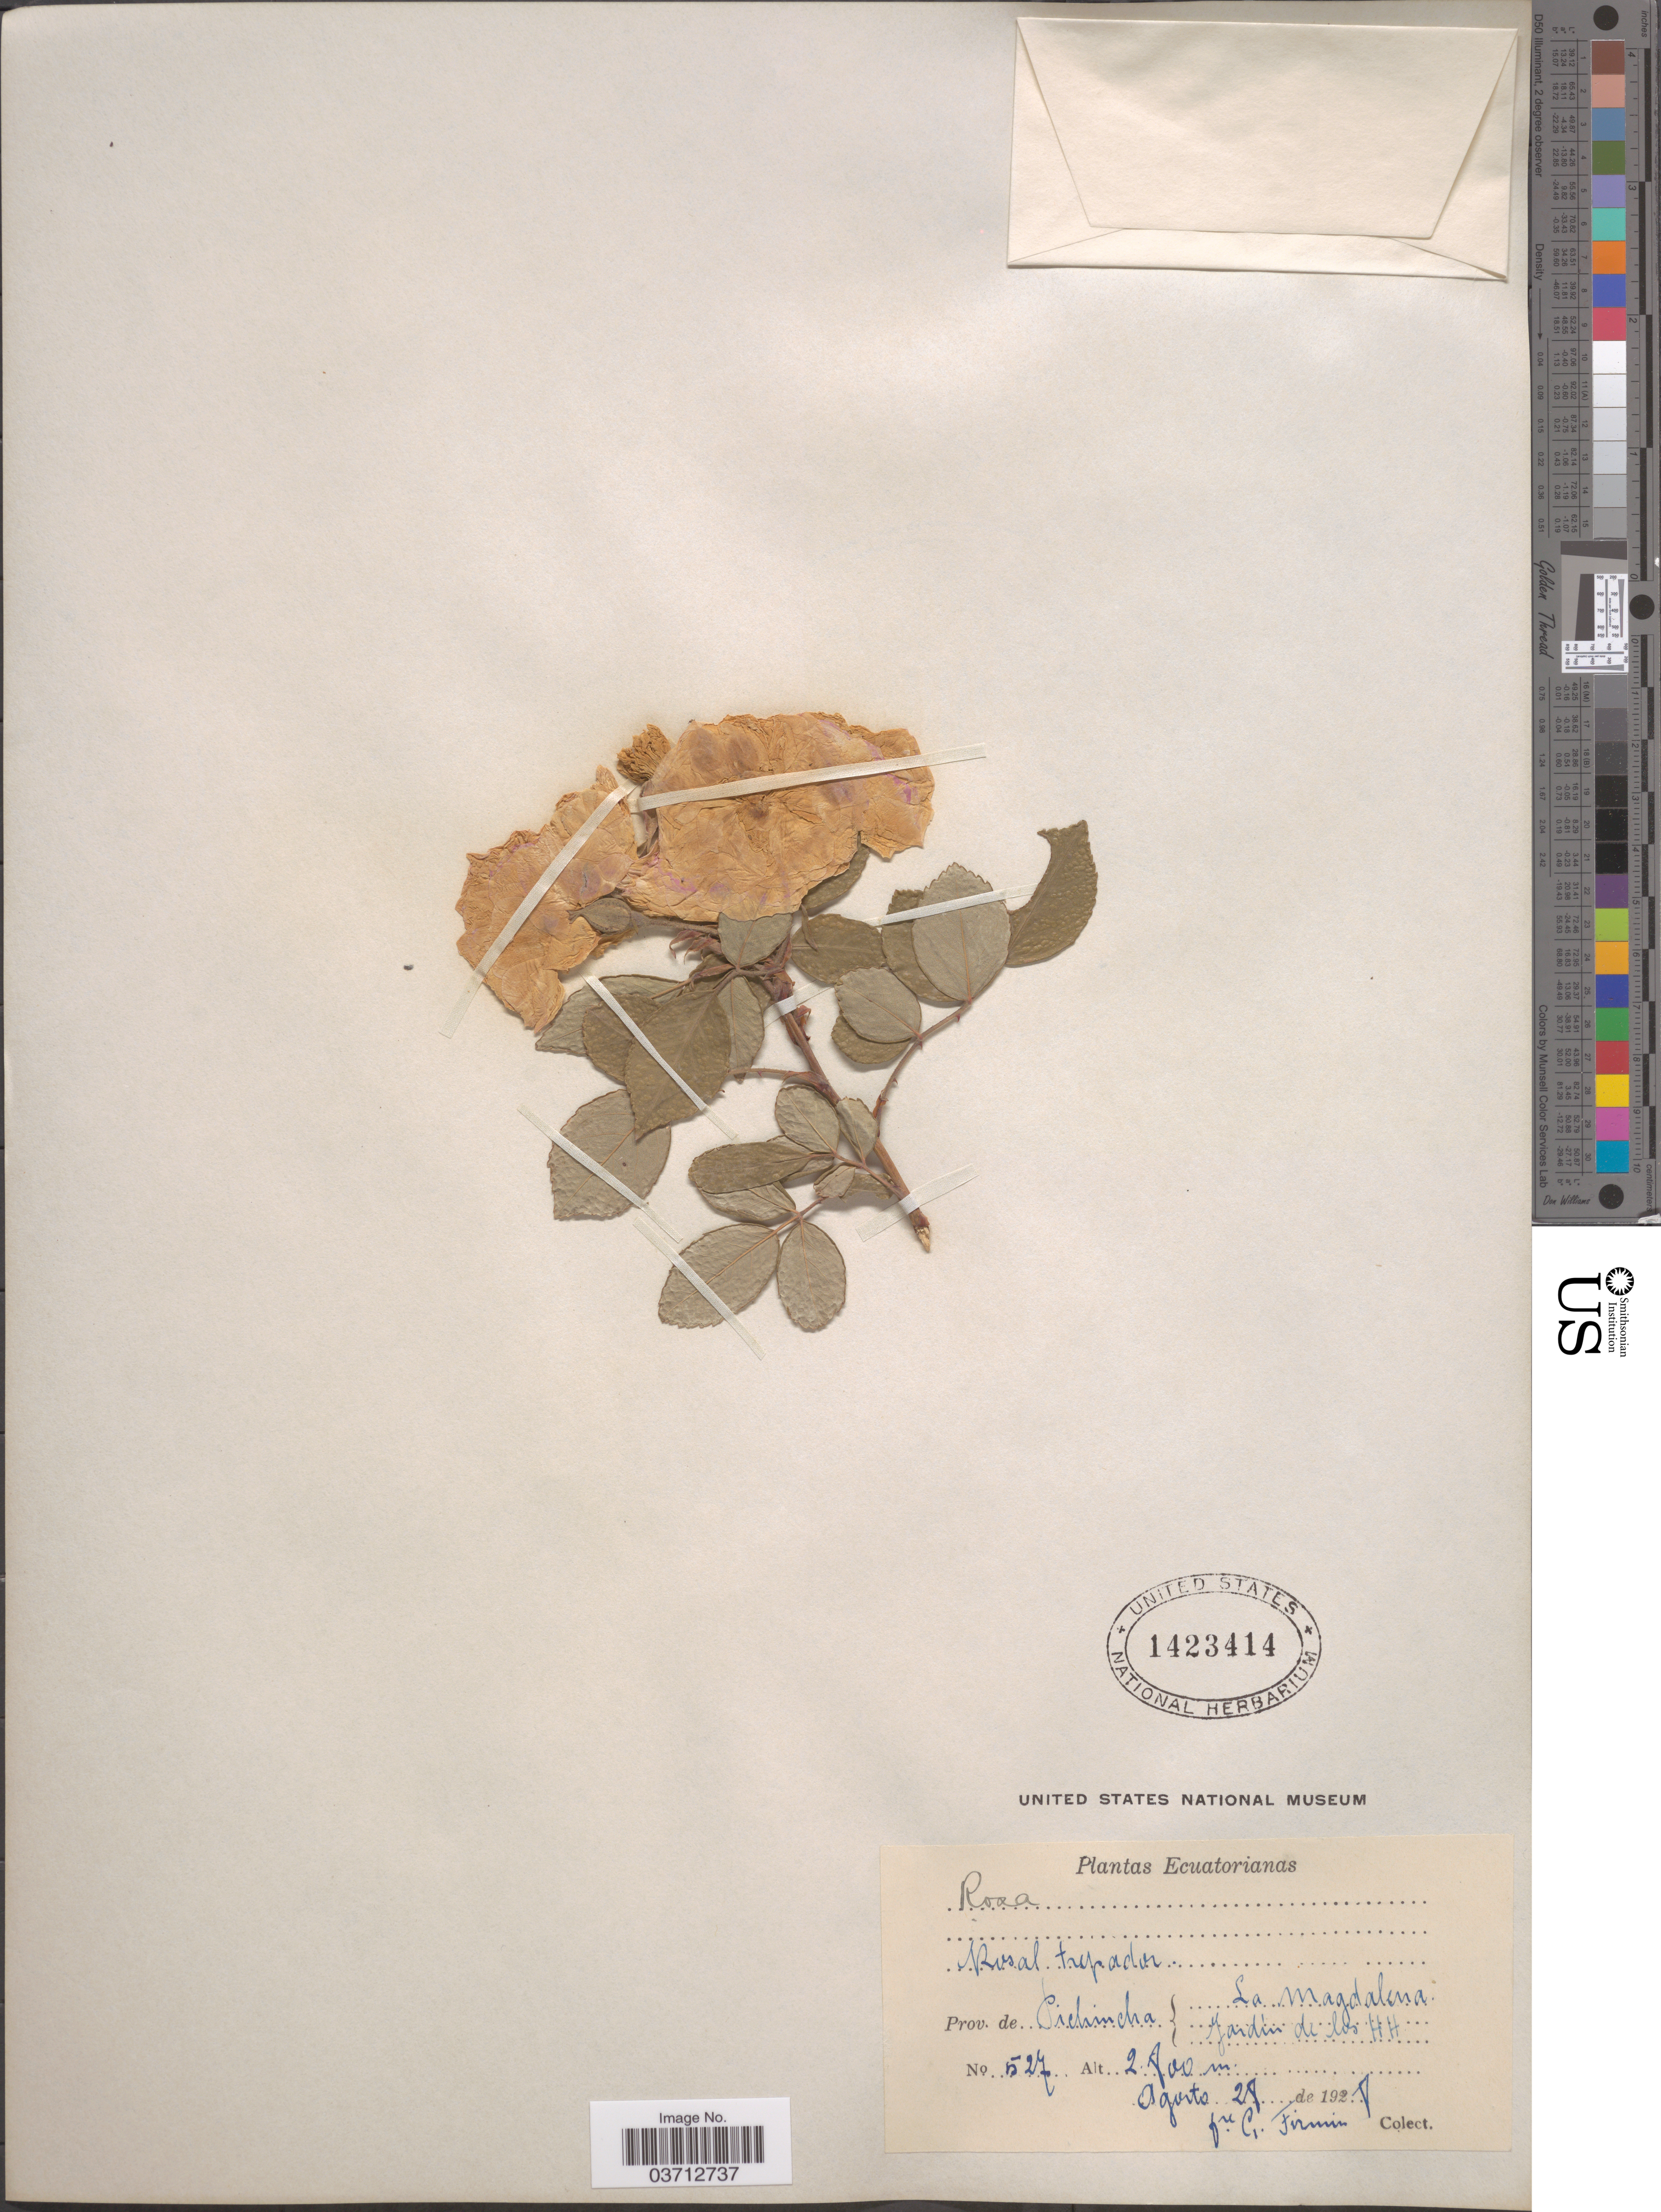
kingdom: Plantae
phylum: Tracheophyta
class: Magnoliopsida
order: Rosales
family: Rosaceae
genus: Rosa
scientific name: Rosa sp.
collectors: F. Firmin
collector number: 527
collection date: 1928-08-28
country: Ecuador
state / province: Pichincha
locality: La Magdalena. Jardín de los HH.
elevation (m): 2800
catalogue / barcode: US 1423414